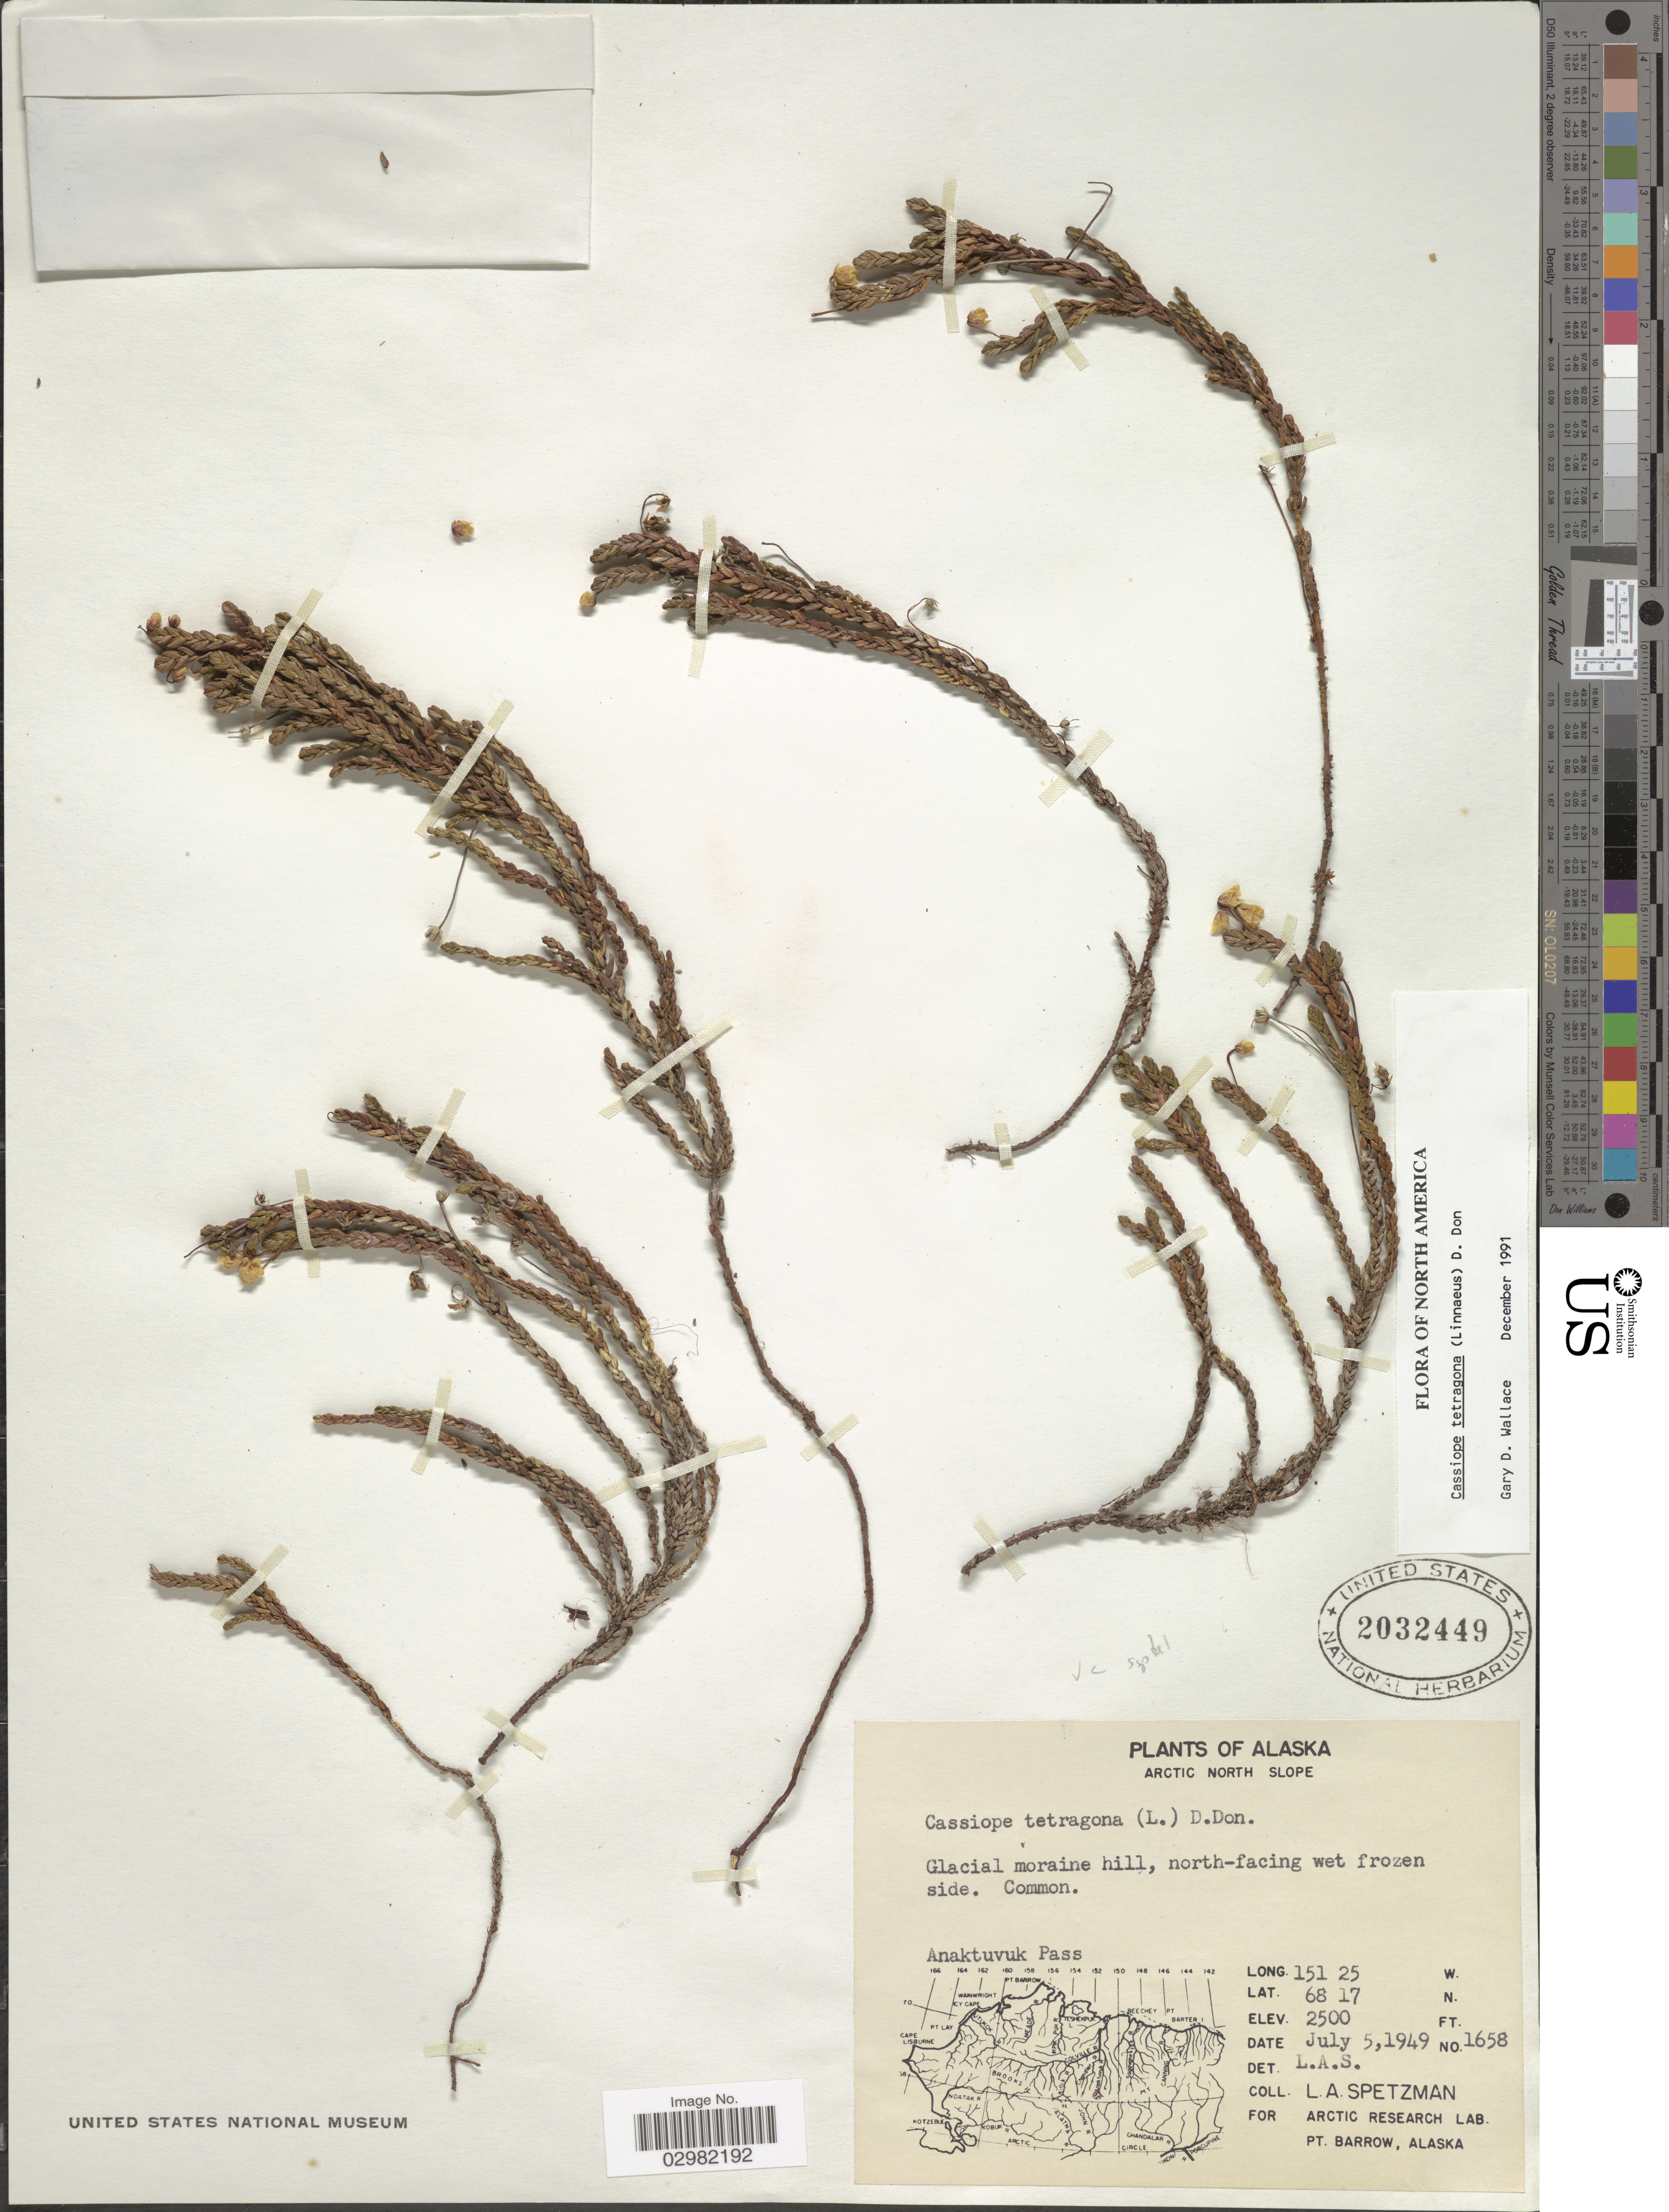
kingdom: Plantae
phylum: Tracheophyta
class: Magnoliopsida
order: Ericales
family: Ericaceae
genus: Cassiope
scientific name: Cassiope tetragona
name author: (L.) D. Don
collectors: L. Spetzman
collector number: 1658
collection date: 1949-07-05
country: United States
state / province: Alaska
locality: Arctic North Slope. Anaktuvuk Pass.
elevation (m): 762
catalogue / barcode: US 2032449